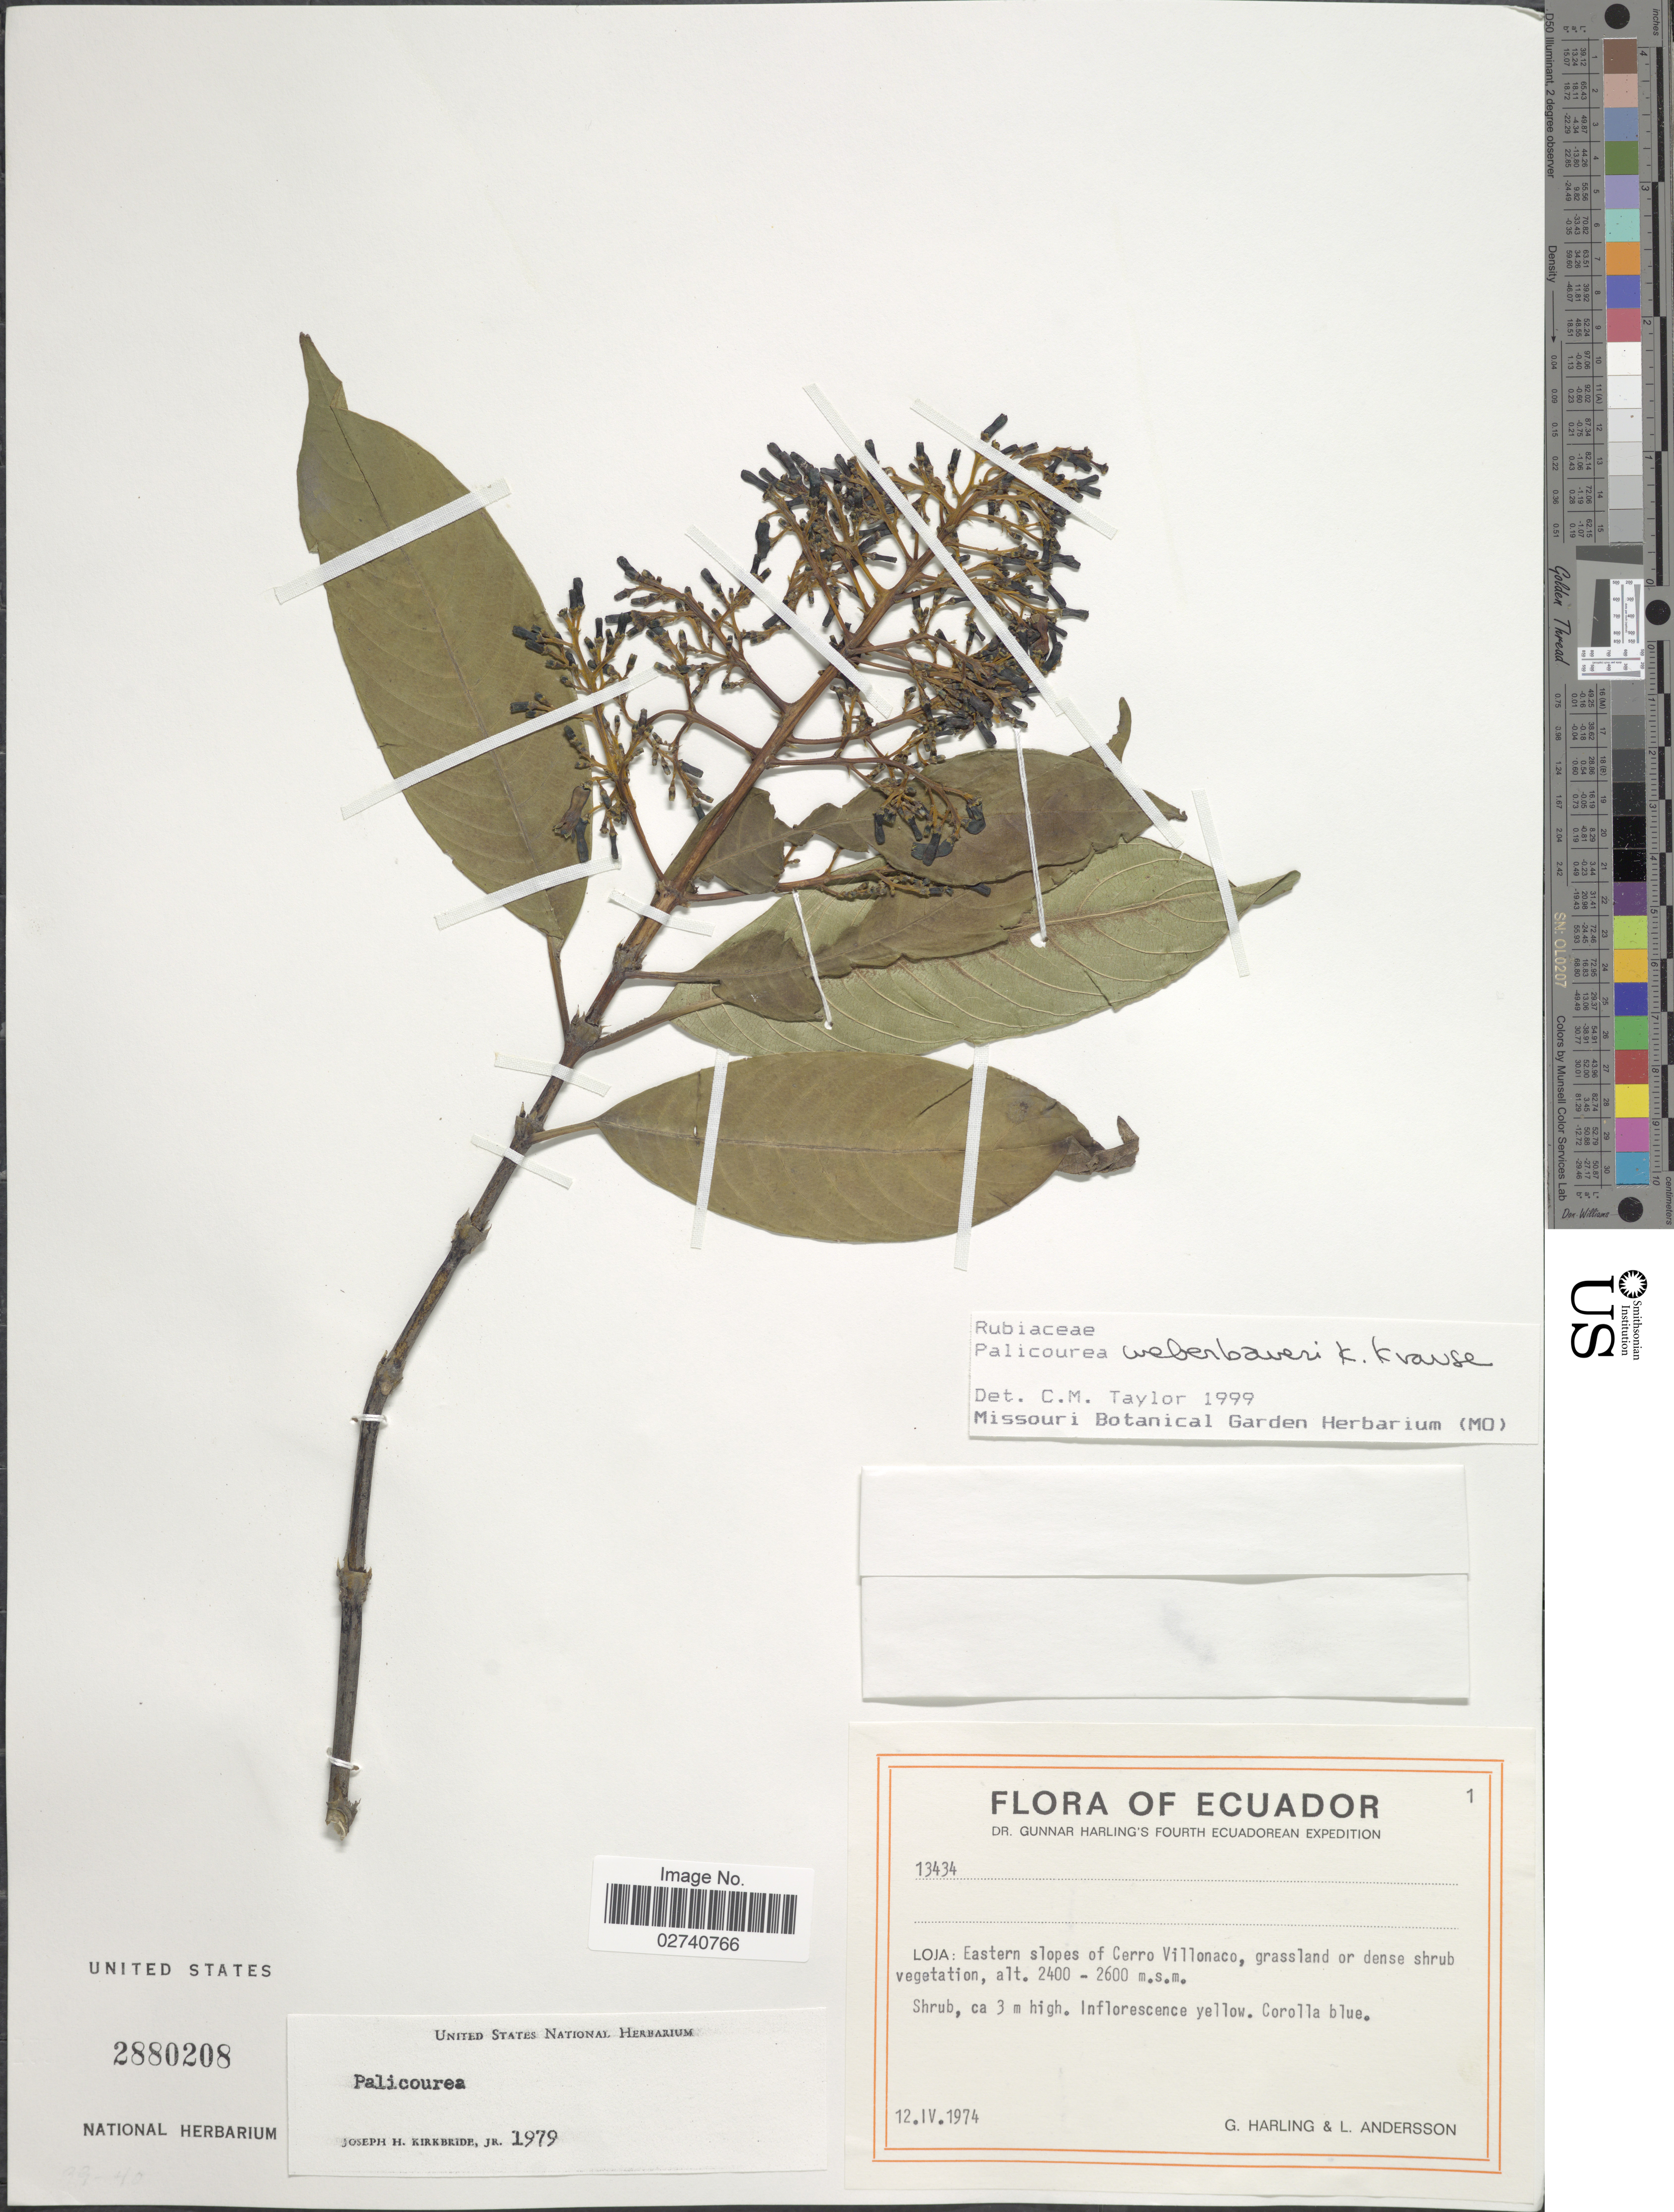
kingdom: Plantae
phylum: Tracheophyta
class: Magnoliopsida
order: Gentianales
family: Rubiaceae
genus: Palicourea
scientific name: Palicourea weberbaueri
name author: K. Krause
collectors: G. Harling & L. Andersson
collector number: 13434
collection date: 1974-04-12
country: Ecuador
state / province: Loja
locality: Eastern slopes of Cerro Villonaco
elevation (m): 2400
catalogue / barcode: US 2880208